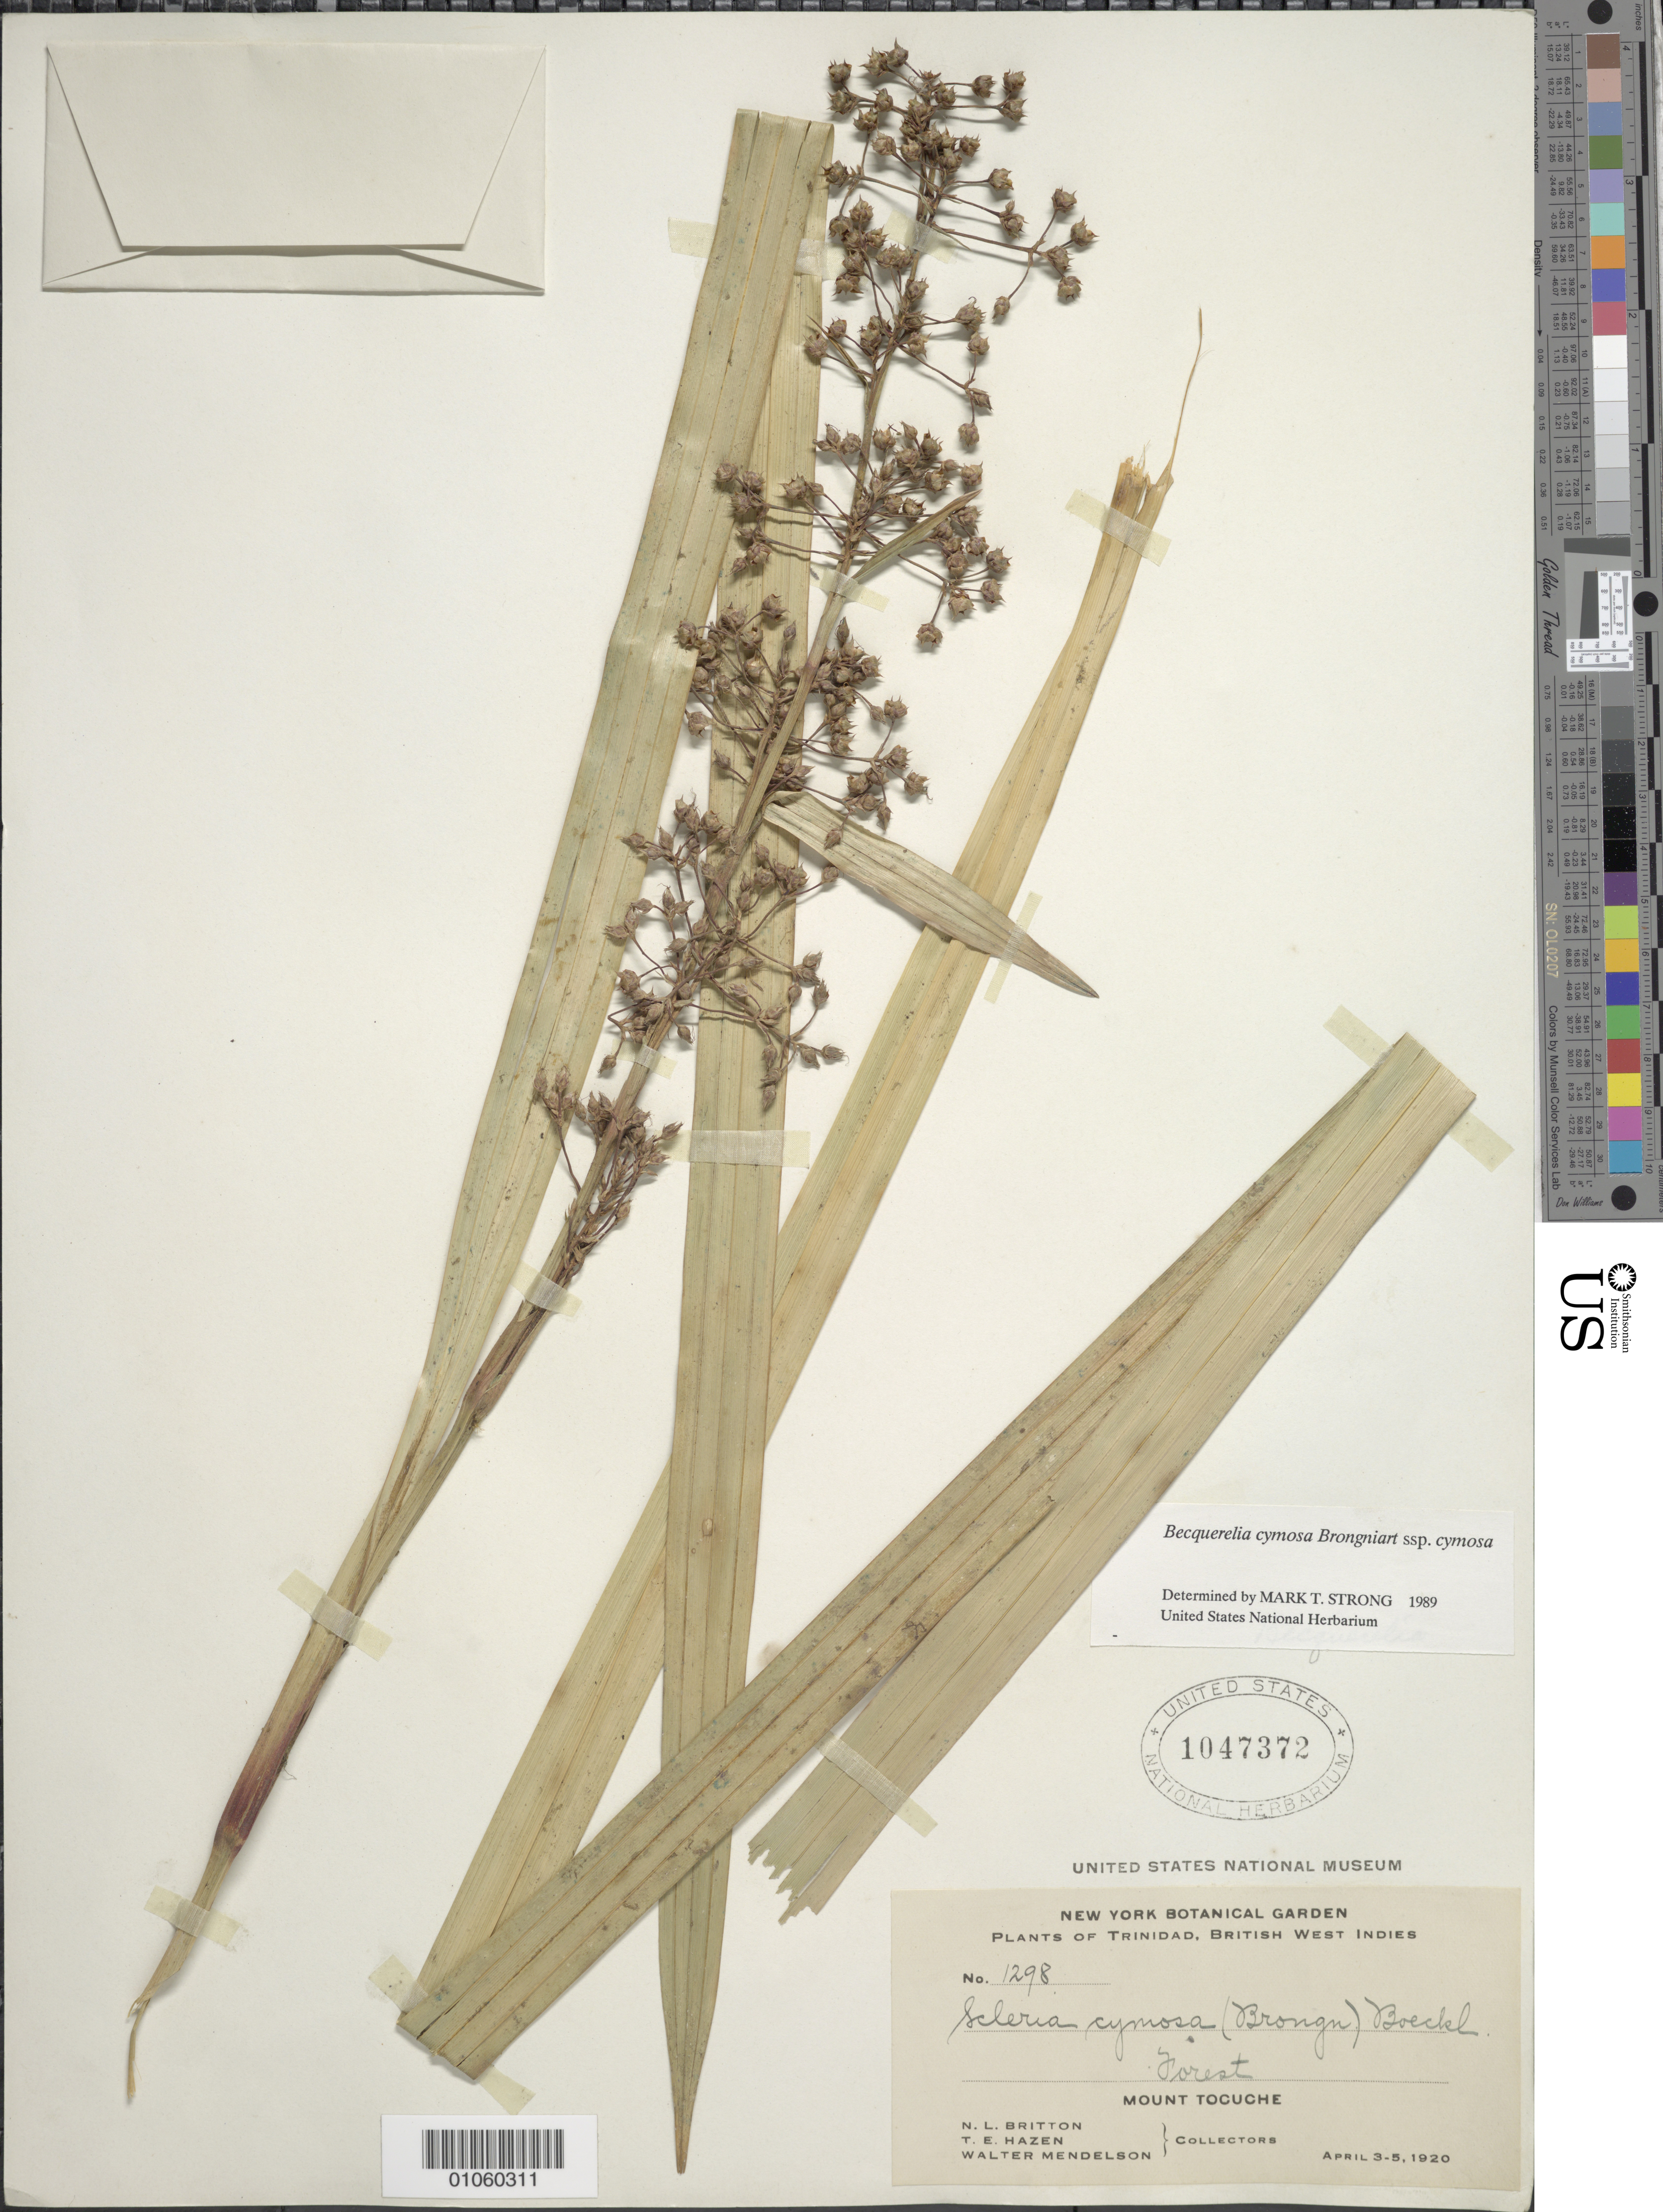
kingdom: Plantae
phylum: Tracheophyta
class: Liliopsida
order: Poales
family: Cyperaceae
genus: Becquerelia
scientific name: Becquerelia cymosa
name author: Brongn.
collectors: N. Britton, T. E. Hazen & W. Mendelson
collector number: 1298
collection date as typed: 03 Apr 1920 to 05 Apr 1920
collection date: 1920-04-03/1920-04-05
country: Trinidad and Tobago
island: Trinidad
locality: Mount Tocuche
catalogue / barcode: US 1047372